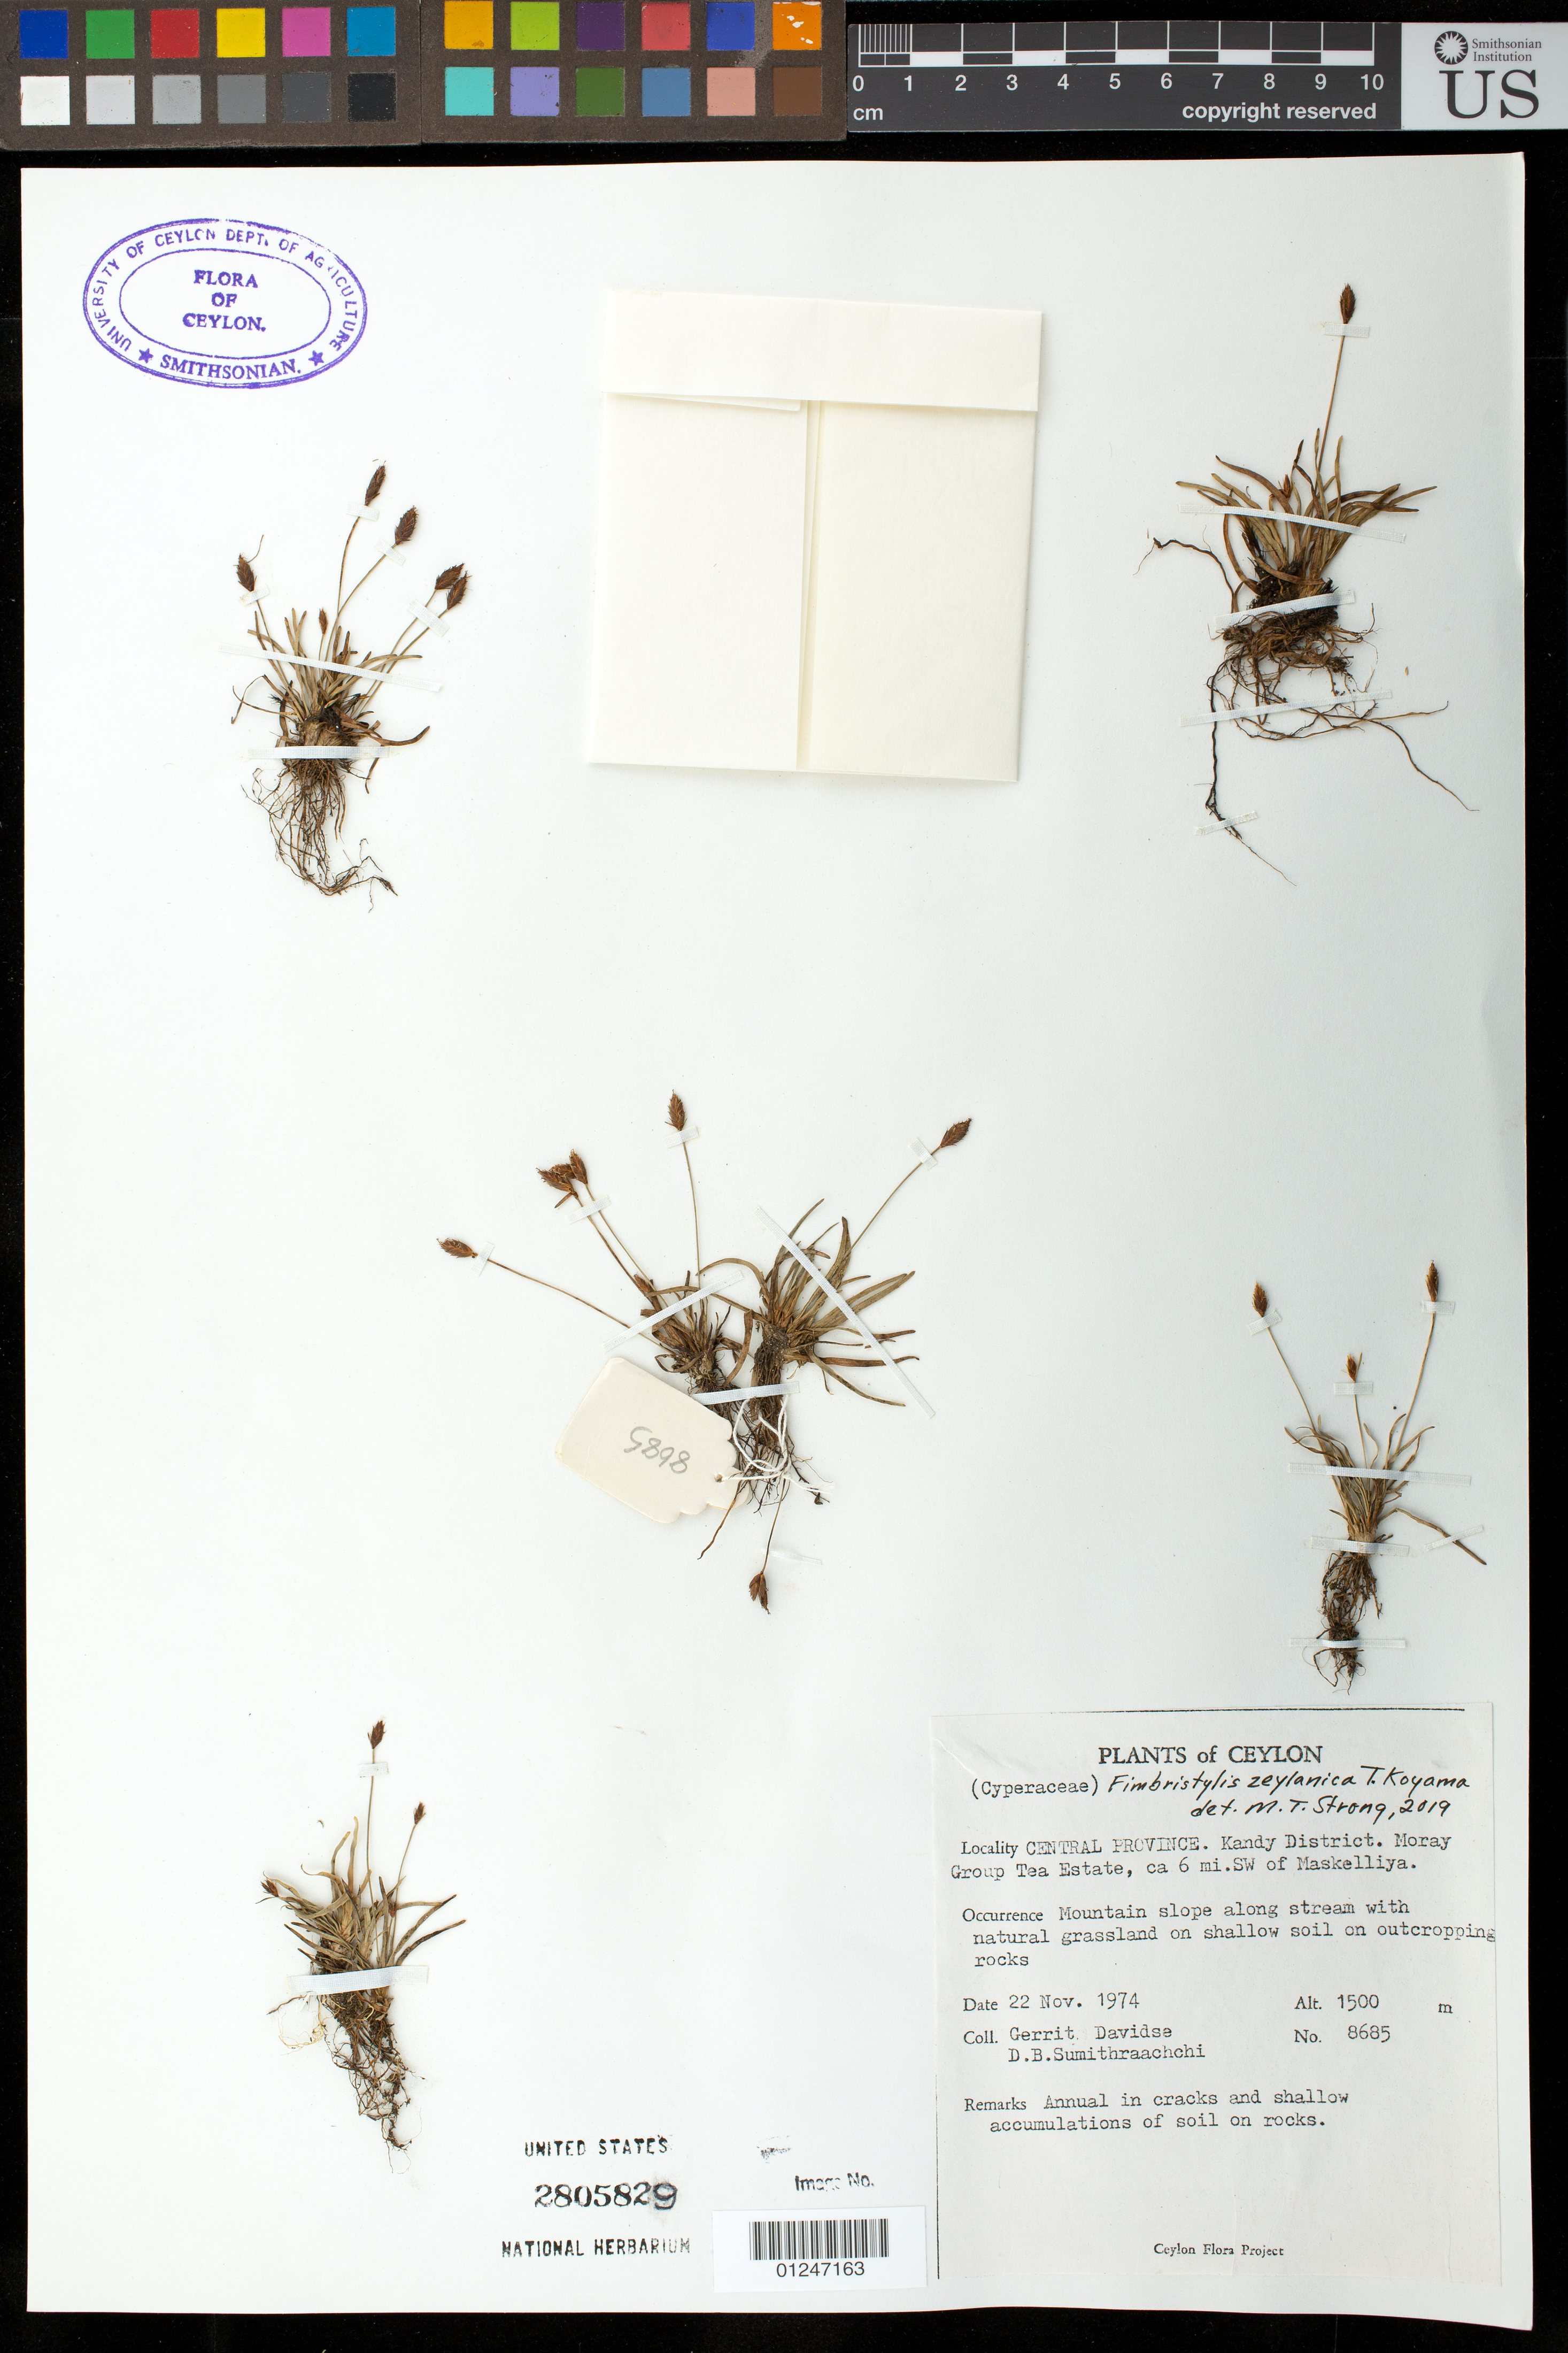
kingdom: Plantae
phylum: Tracheophyta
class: Liliopsida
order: Poales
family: Cyperaceae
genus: Fimbristylis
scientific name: Fimbristylis zeylanica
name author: T. Koyama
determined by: Strong, Mark T., (BOT), Smithsonian Institution - National Museum of Natural History (UNITED STATES)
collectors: G. Davidse & D. B. Sumithraarachchi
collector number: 8685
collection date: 1974-11-20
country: Sri Lanka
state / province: Sabaragamuwa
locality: Ceylon, Central Province, Kandy District, Moray Group Tea Estate, ca 6 mi SW of Maskelliya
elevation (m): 1500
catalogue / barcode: US 2805829